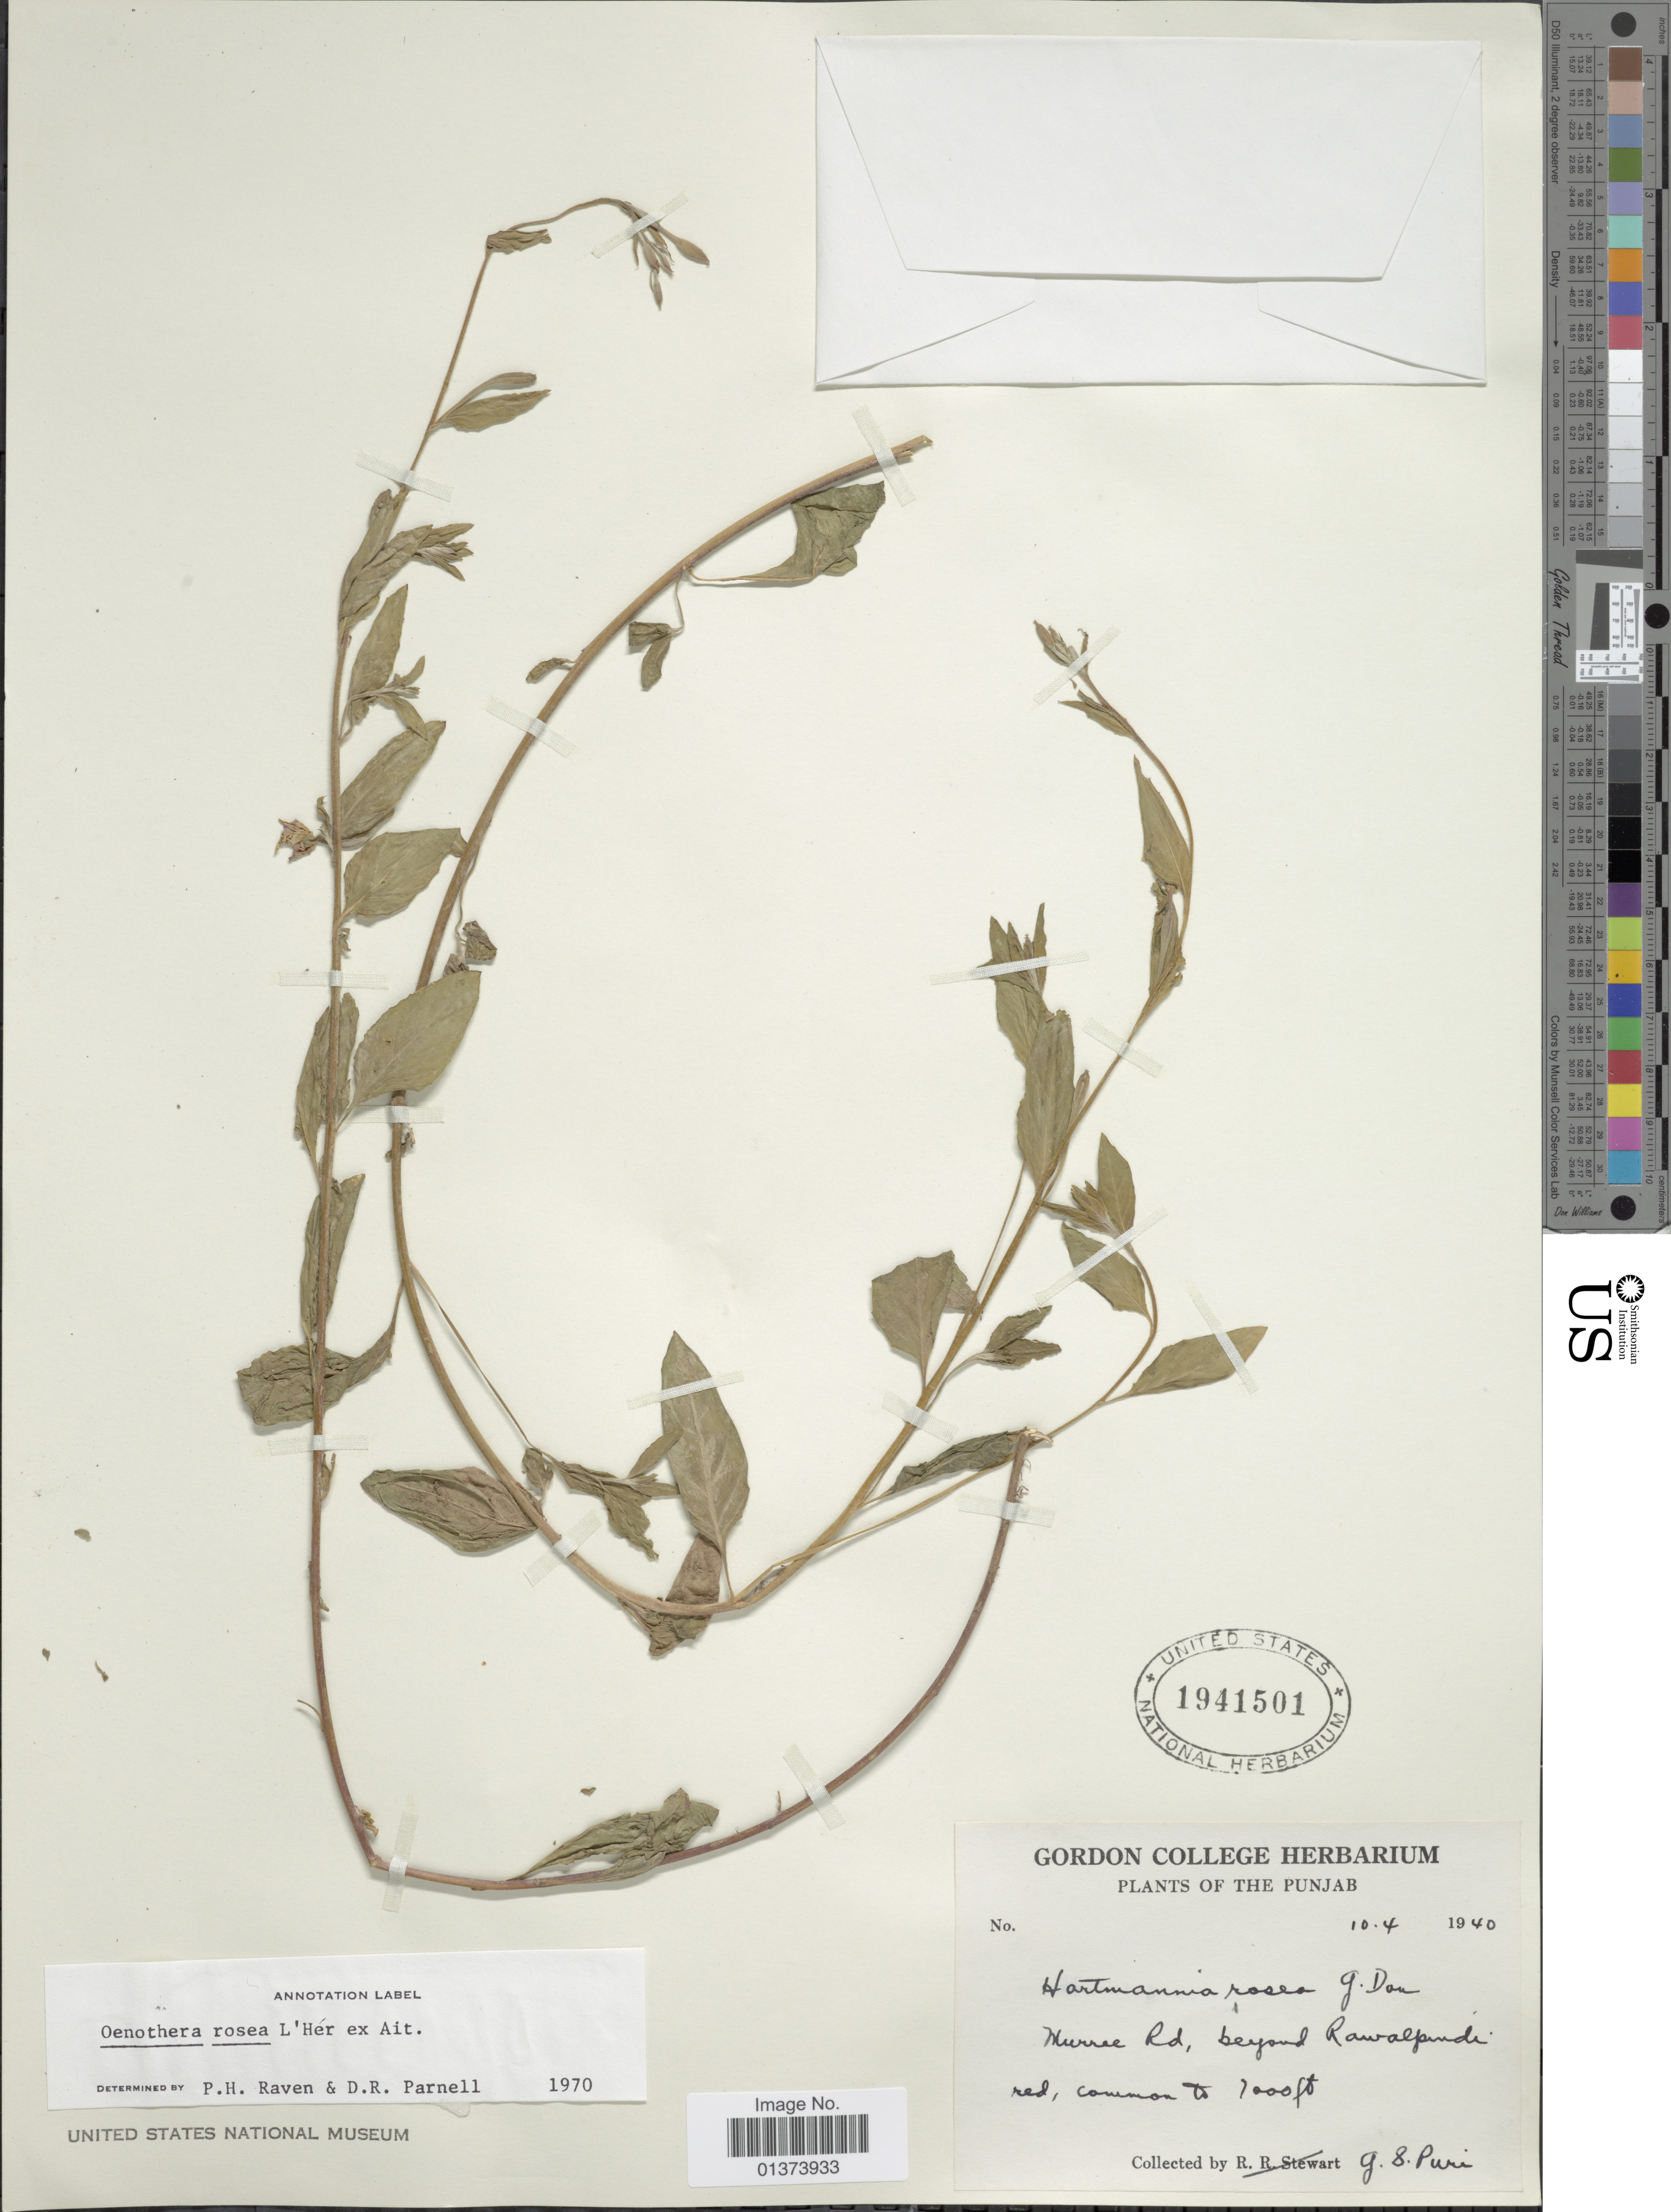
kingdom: Plantae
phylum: Tracheophyta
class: Magnoliopsida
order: Myrtales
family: Onagraceae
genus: Oenothera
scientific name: Oenothera rosea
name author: L'Hér. ex Aiton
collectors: G. Puri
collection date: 1940-04-10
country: Pakistan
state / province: Punjab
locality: Murree Rd, beyond Rawalpindi.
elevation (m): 305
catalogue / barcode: US 1941501